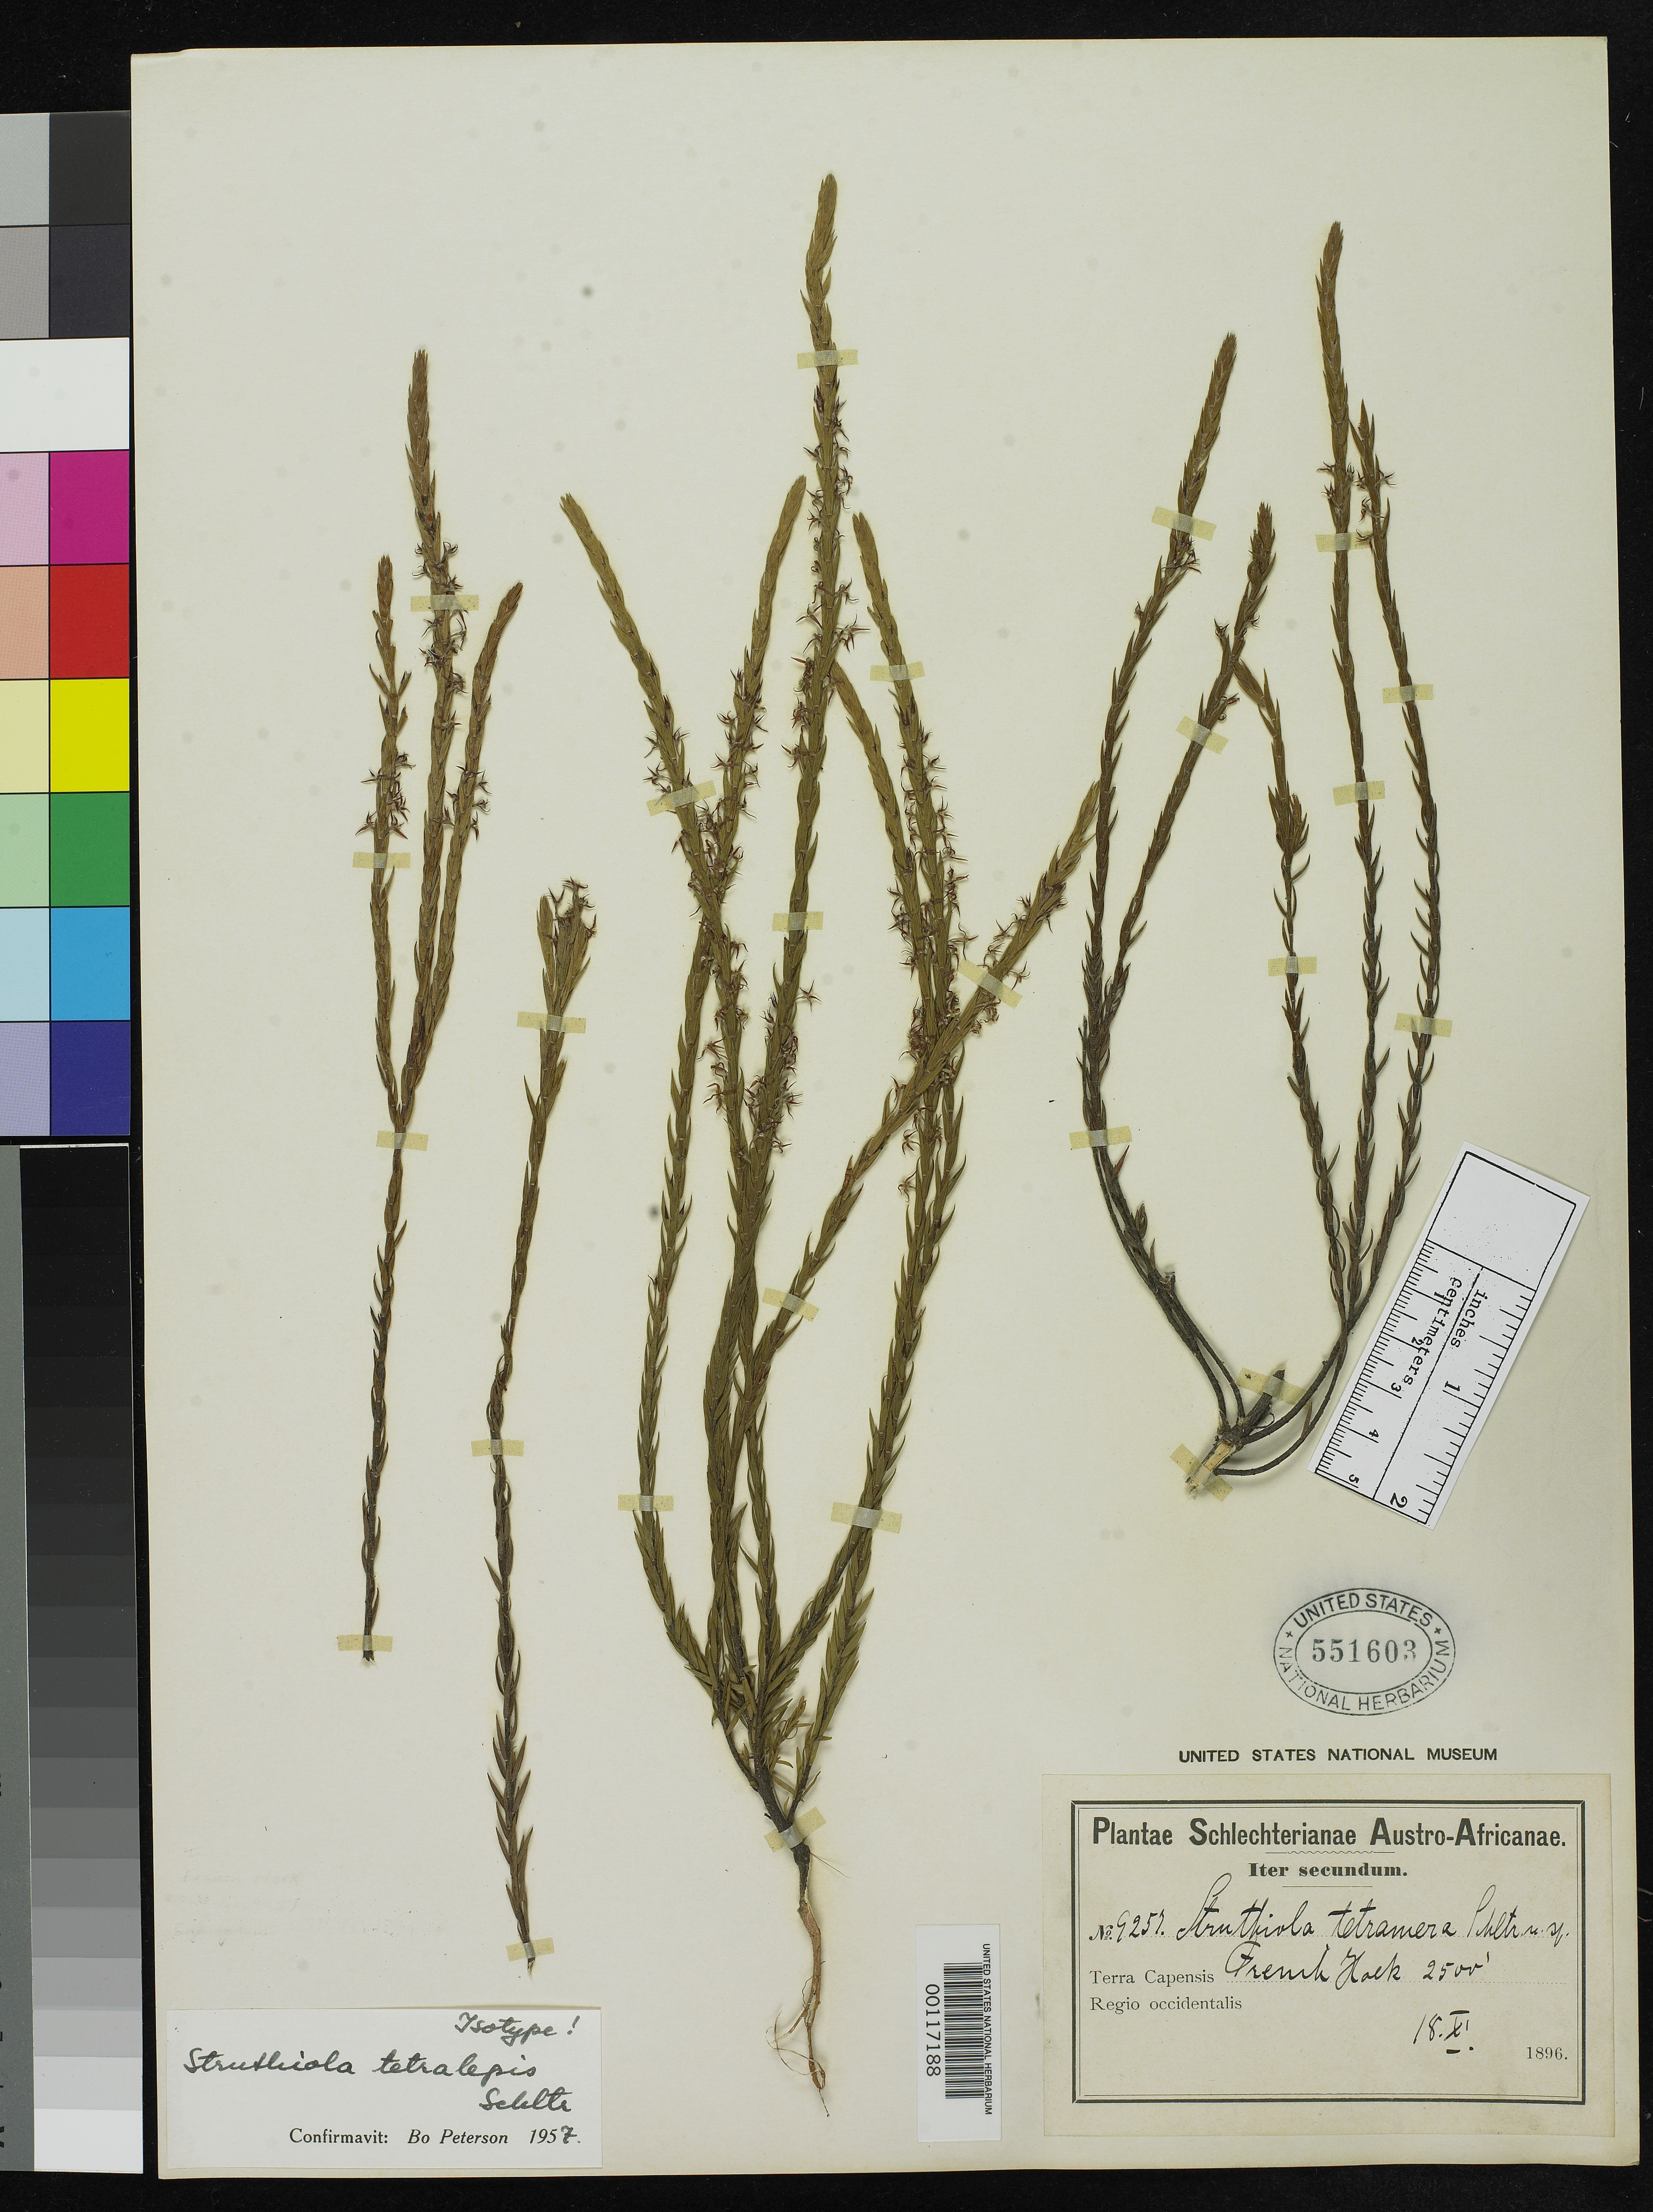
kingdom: Plantae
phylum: Tracheophyta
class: Magnoliopsida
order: Malvales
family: Thymelaeaceae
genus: Struthiola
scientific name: Struthiola tetralepis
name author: Schltr.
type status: Isotype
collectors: F. R. R. Schlechter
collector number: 9257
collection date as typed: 18 Nov 1896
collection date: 1896-11-18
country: South Africa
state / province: Western Cape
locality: Cape French Hoek.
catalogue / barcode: US 551603